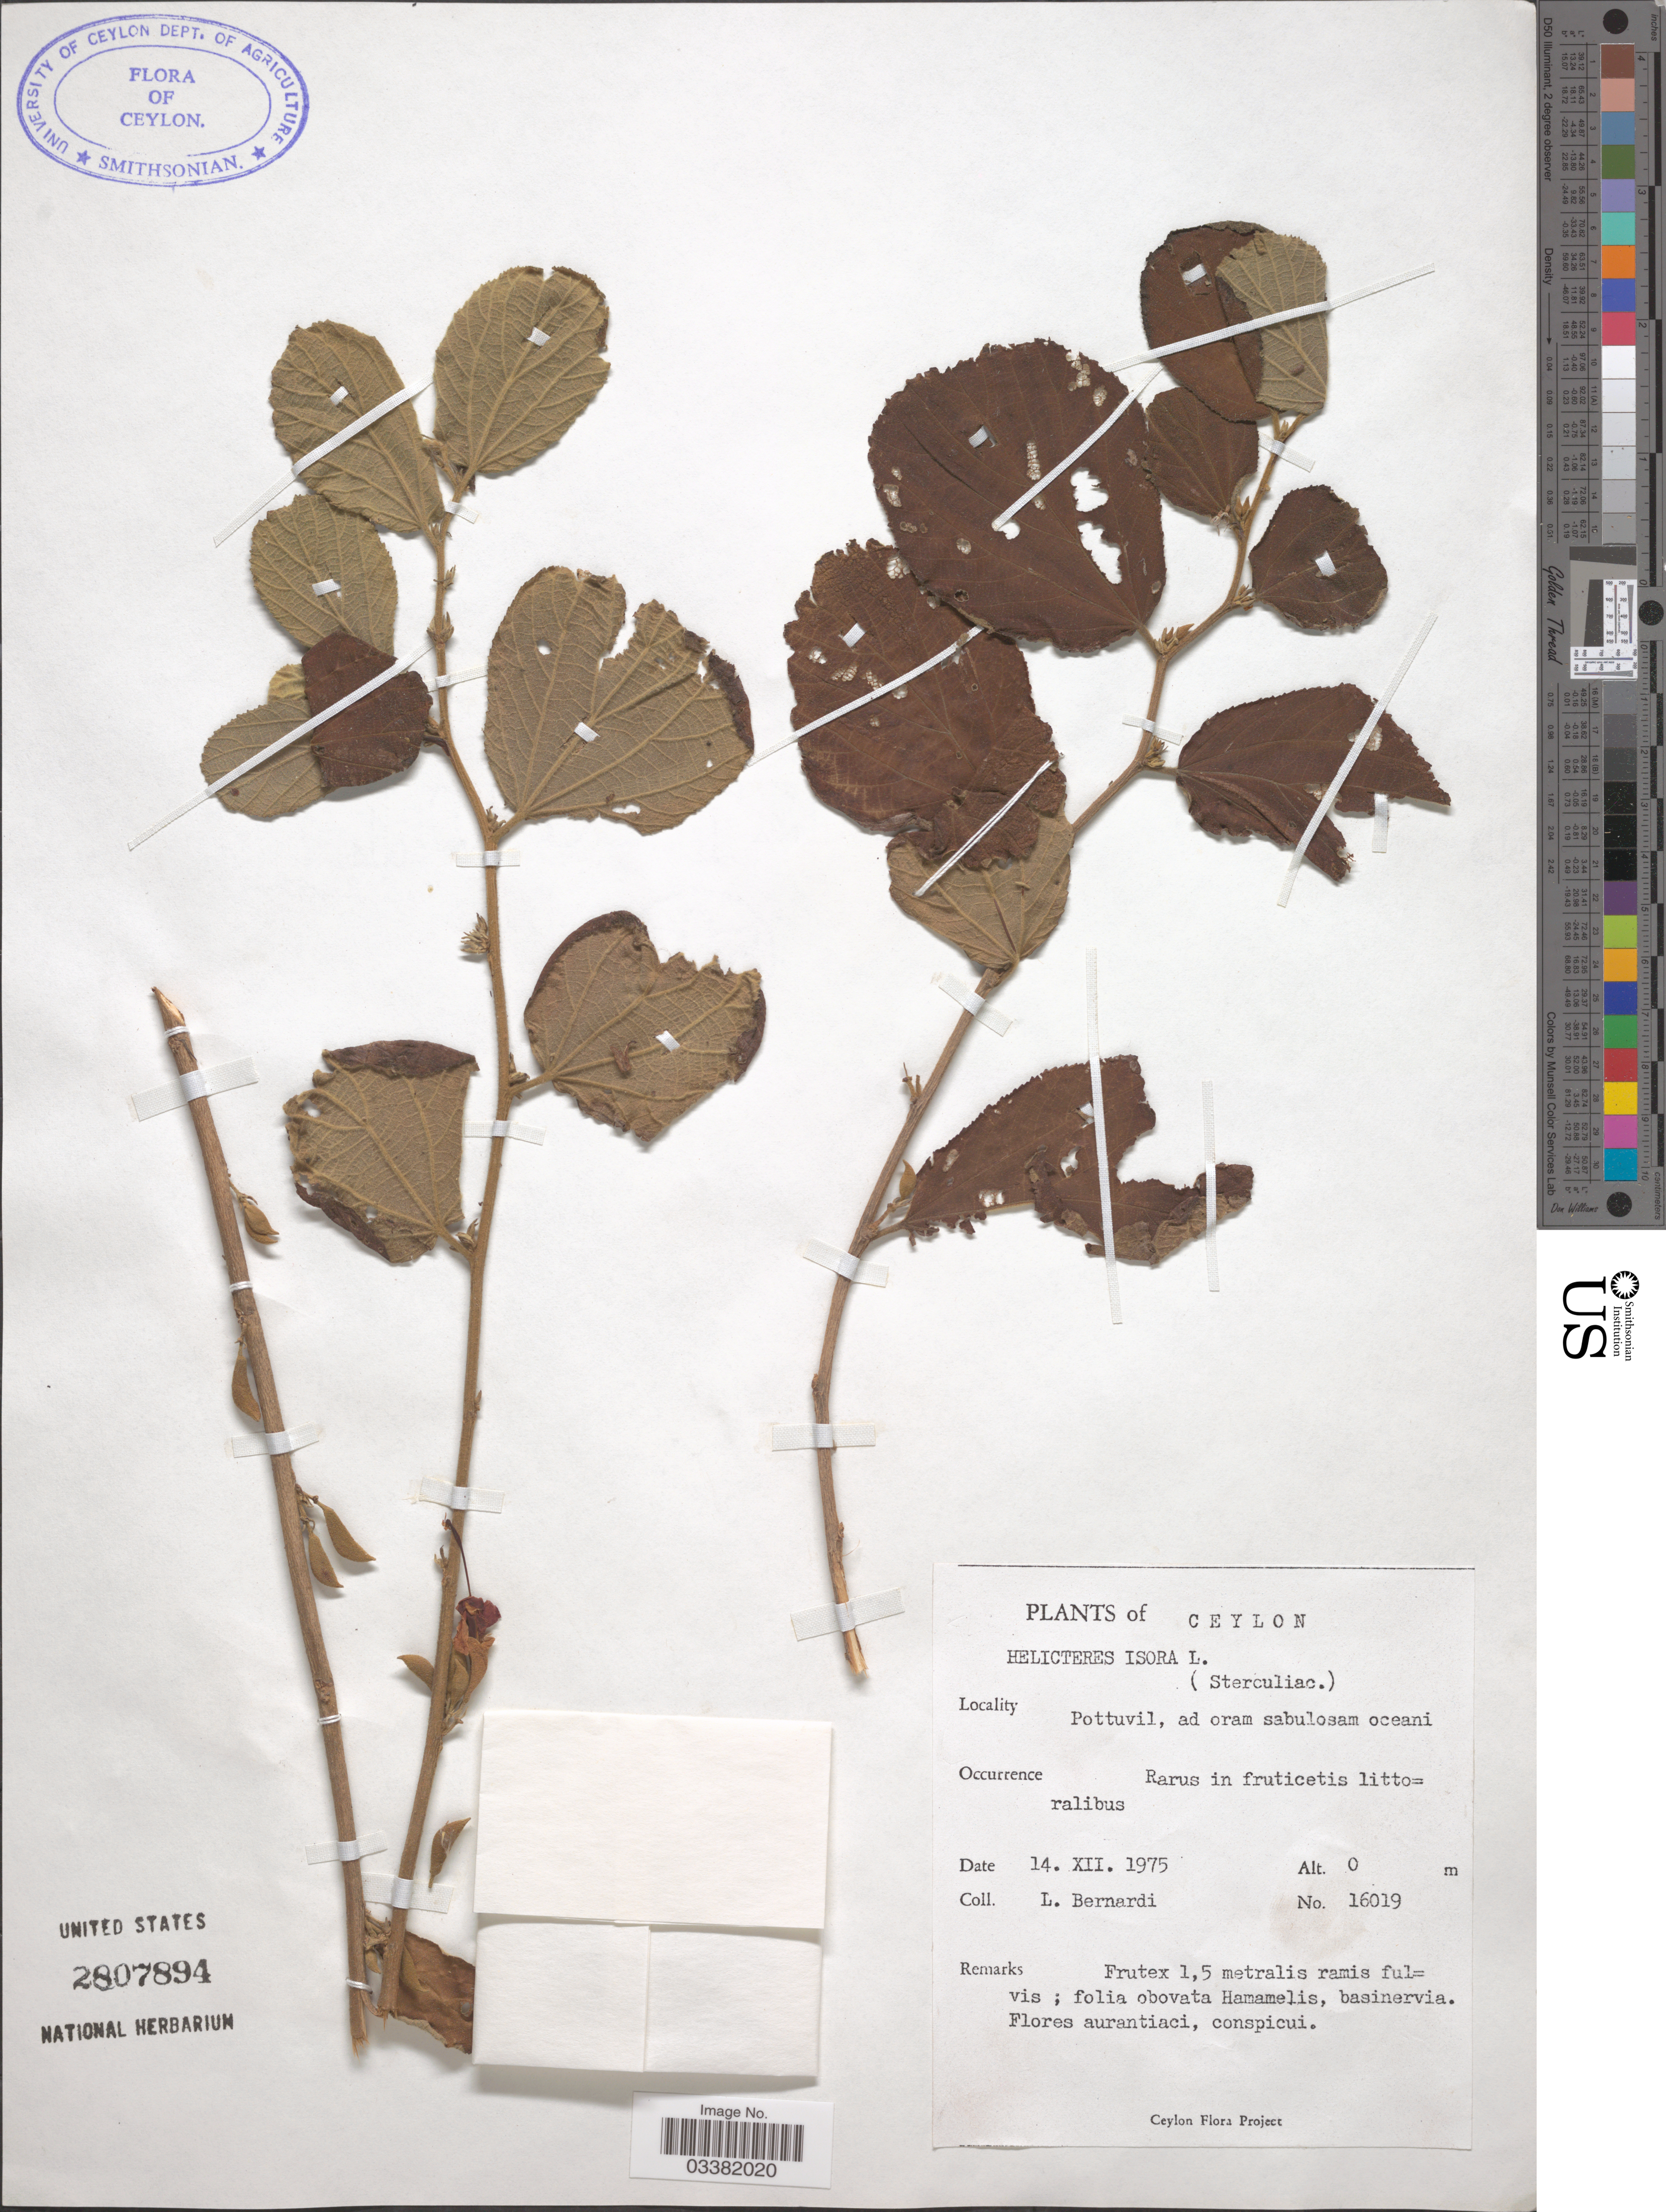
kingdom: Plantae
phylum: Tracheophyta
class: Magnoliopsida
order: Malvales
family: Malvaceae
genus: Helicteres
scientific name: Helicteres isora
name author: L.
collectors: L. Bernardi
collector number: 16019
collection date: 1975-12-14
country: Sri Lanka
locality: Ceylon. Pottuvil, ad oram sabulosam oceani.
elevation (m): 0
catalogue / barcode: US 2807894